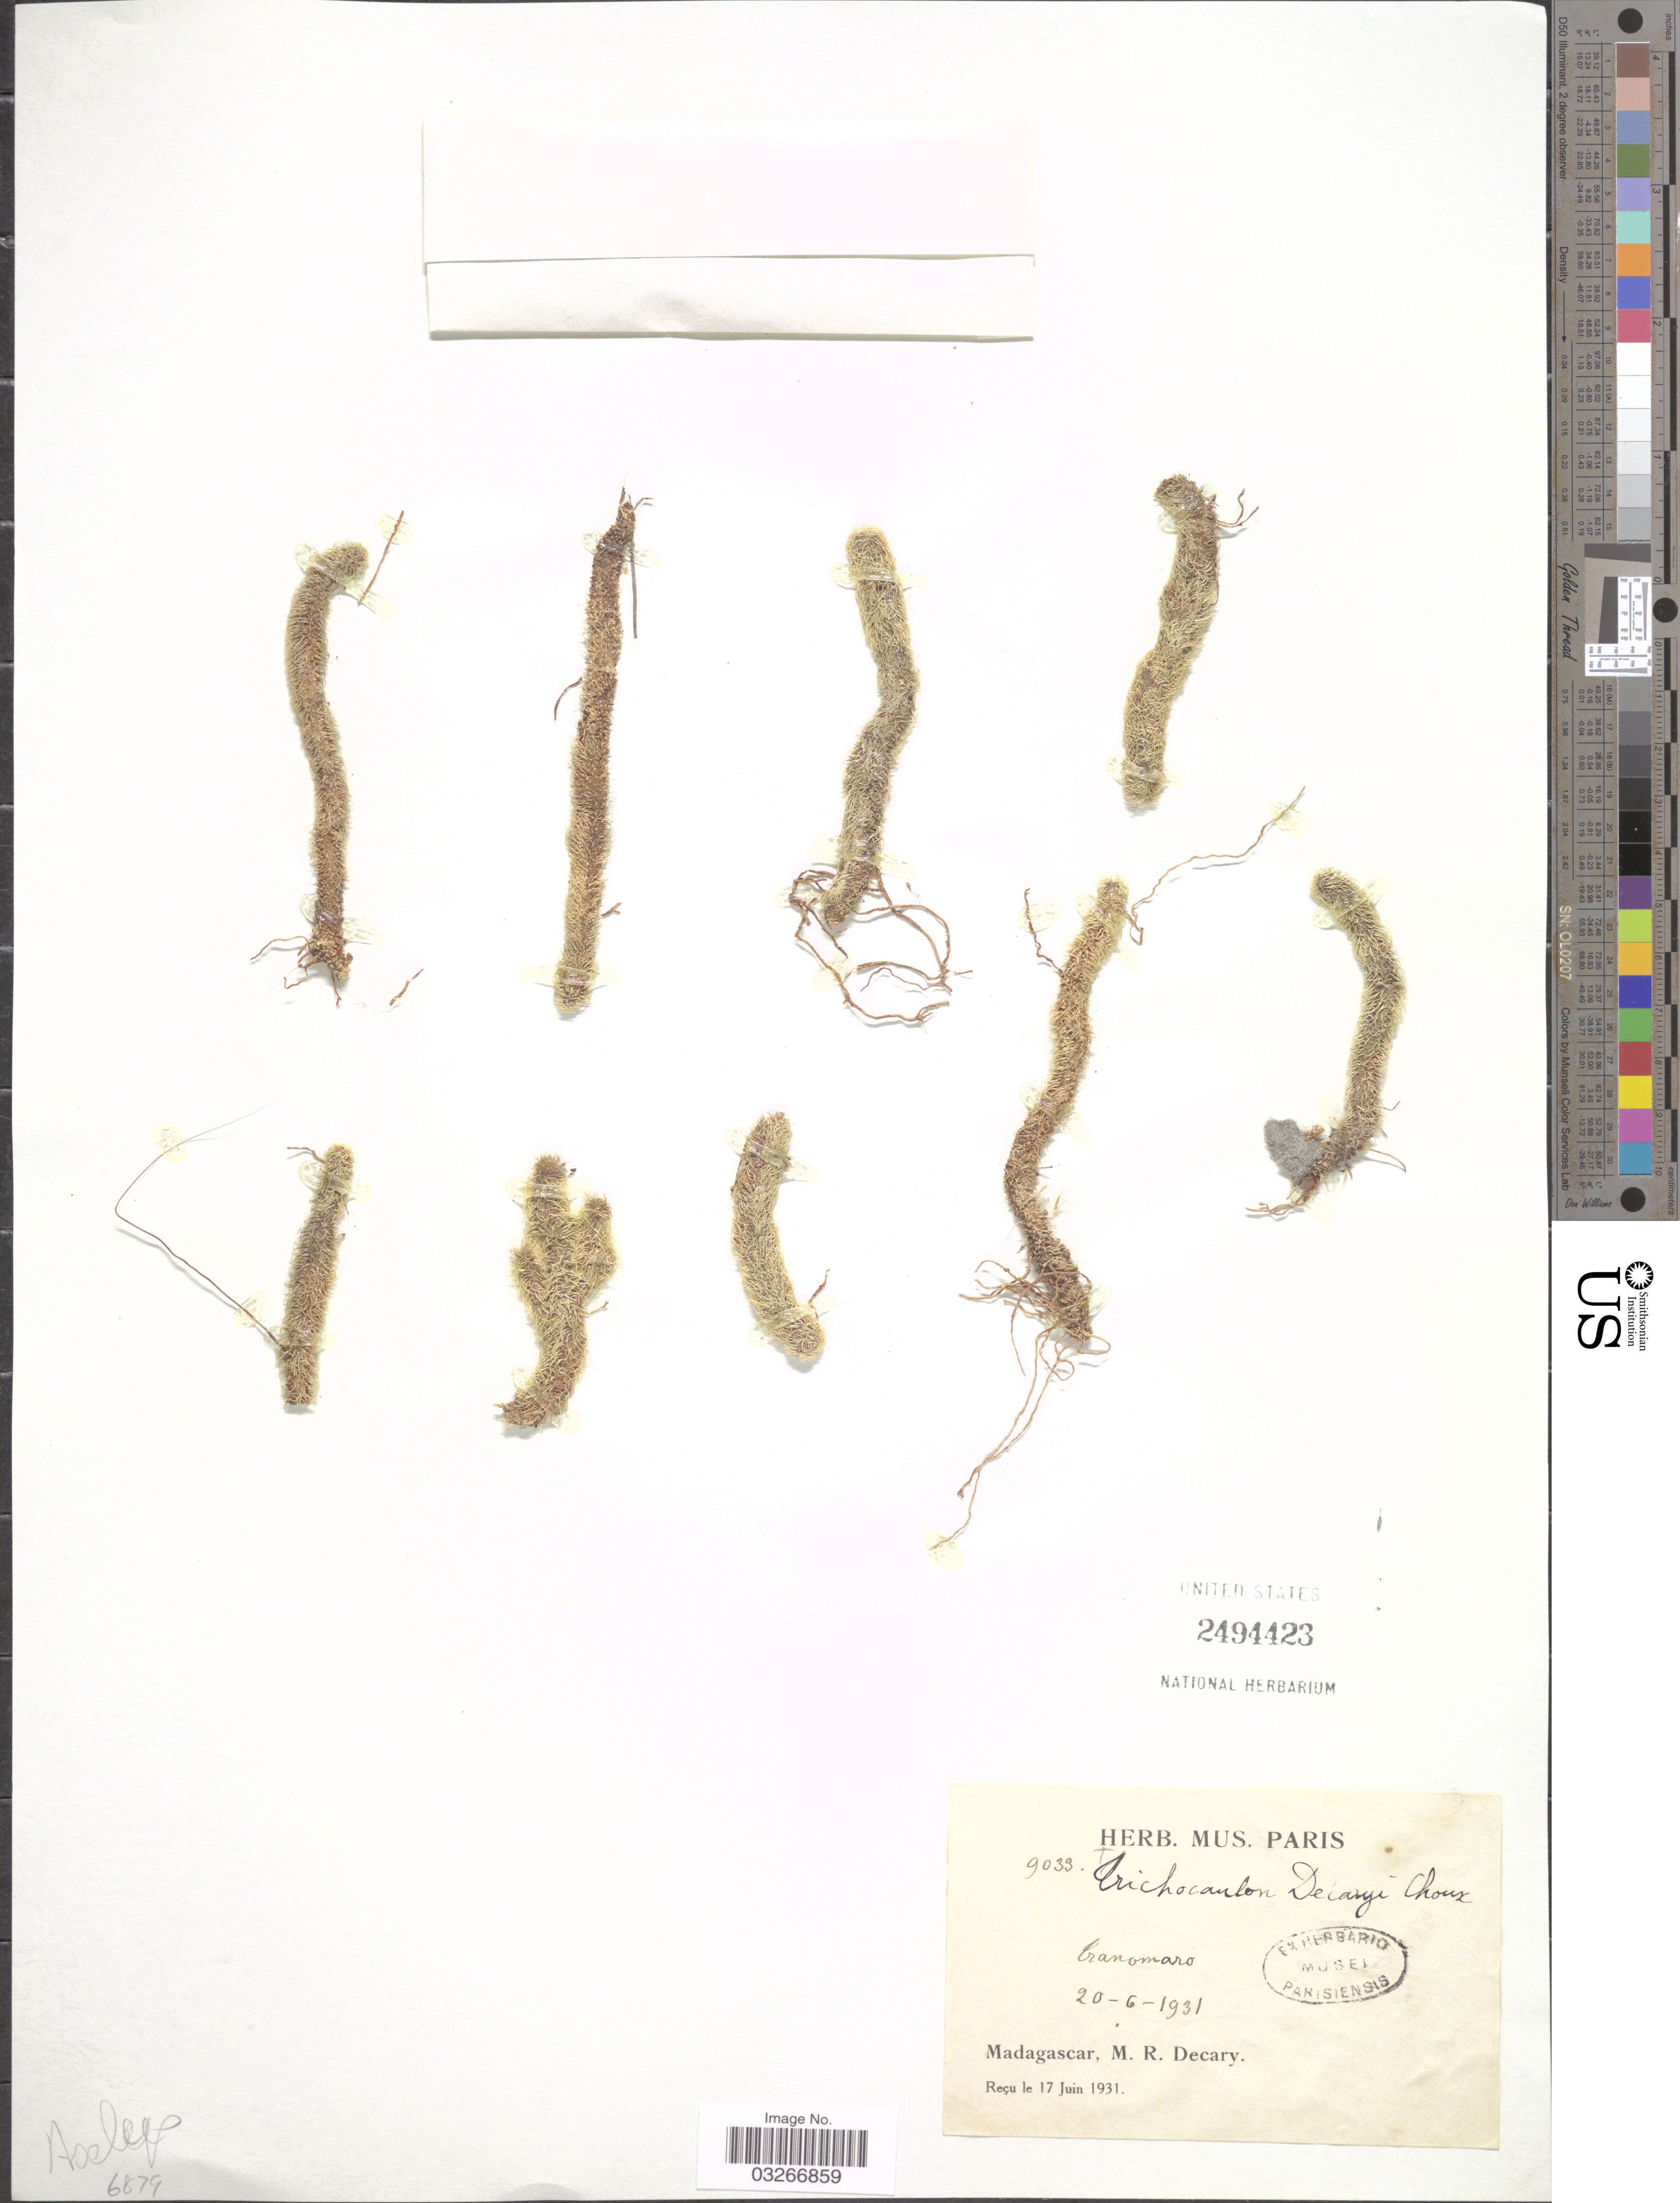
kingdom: Plantae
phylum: Tracheophyta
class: Magnoliopsida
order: Gentianales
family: Apocynaceae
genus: Stapelianthus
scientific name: Stapelianthus pilosus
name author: Lavranos & D.S. Hardy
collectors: R. Decary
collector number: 9033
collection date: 1931-06-20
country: Madagascar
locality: Tranomaro.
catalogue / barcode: US 2494423